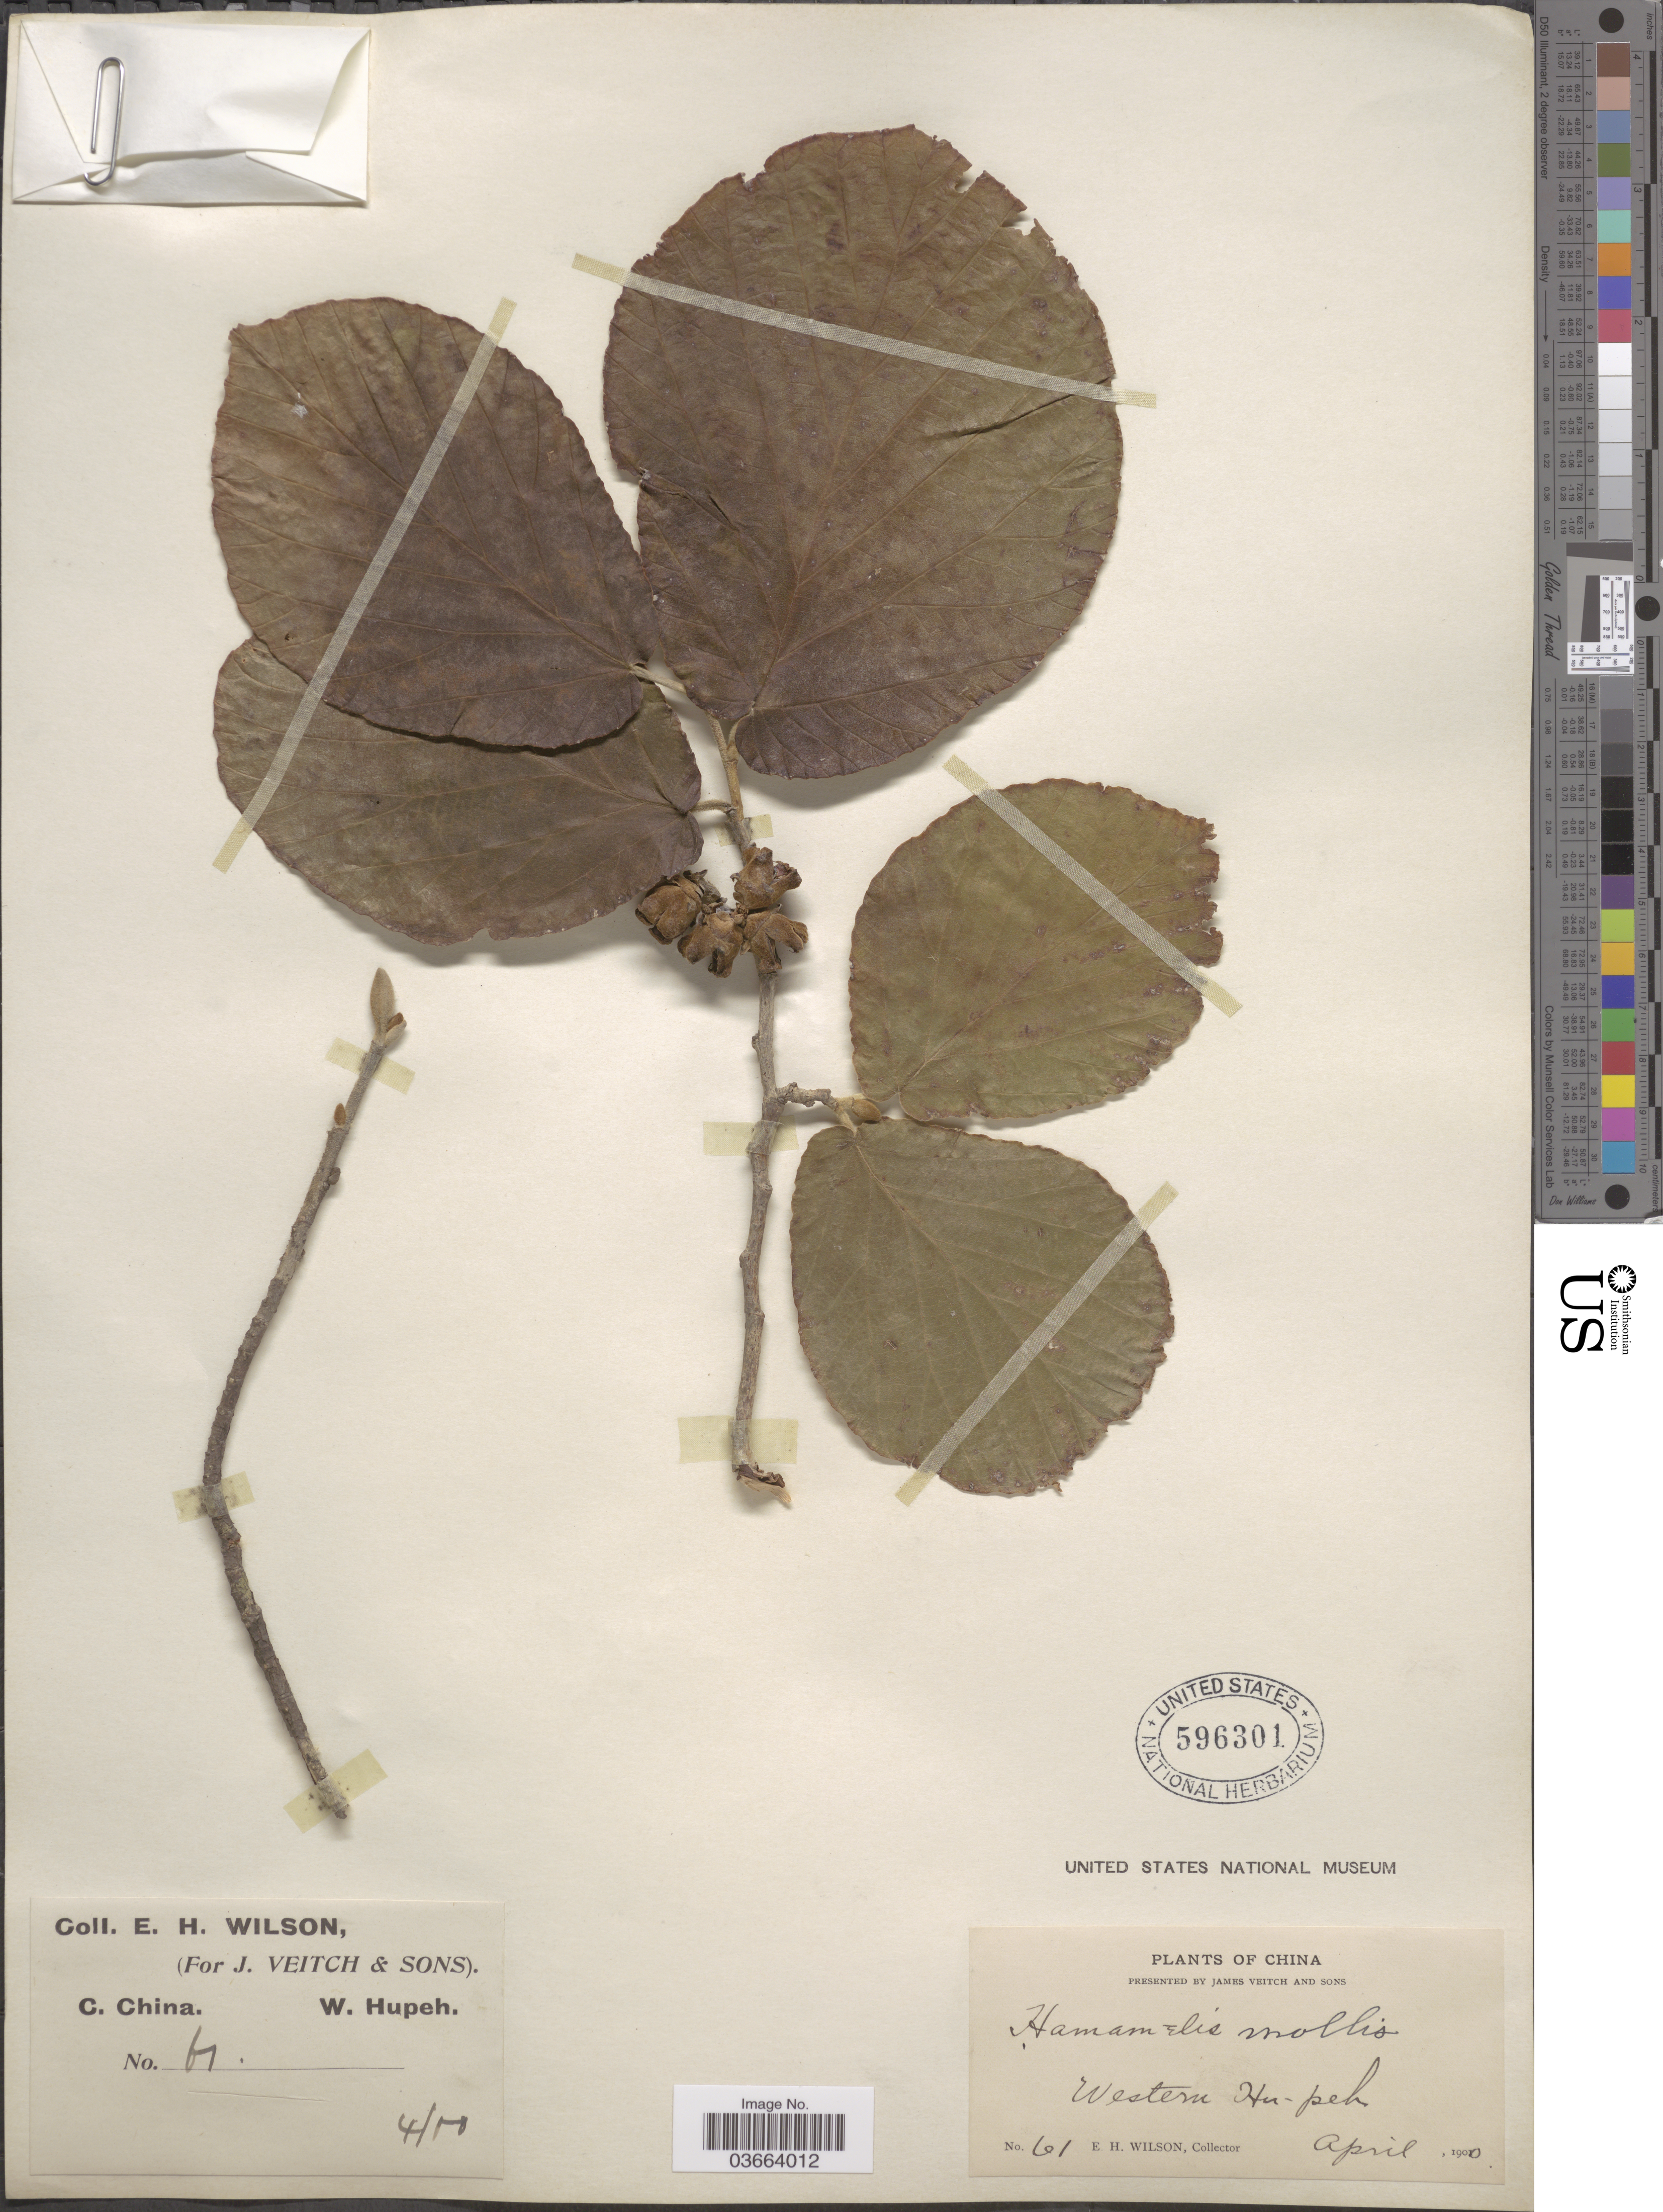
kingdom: Plantae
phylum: Tracheophyta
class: Magnoliopsida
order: Saxifragales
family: Hamamelidaceae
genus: Hamamelis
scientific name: Hamamelis mollis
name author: Oliv.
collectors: E. Wilson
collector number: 61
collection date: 1900-04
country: China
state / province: Hubei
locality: Western Hupeh. C. China.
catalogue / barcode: US 596301